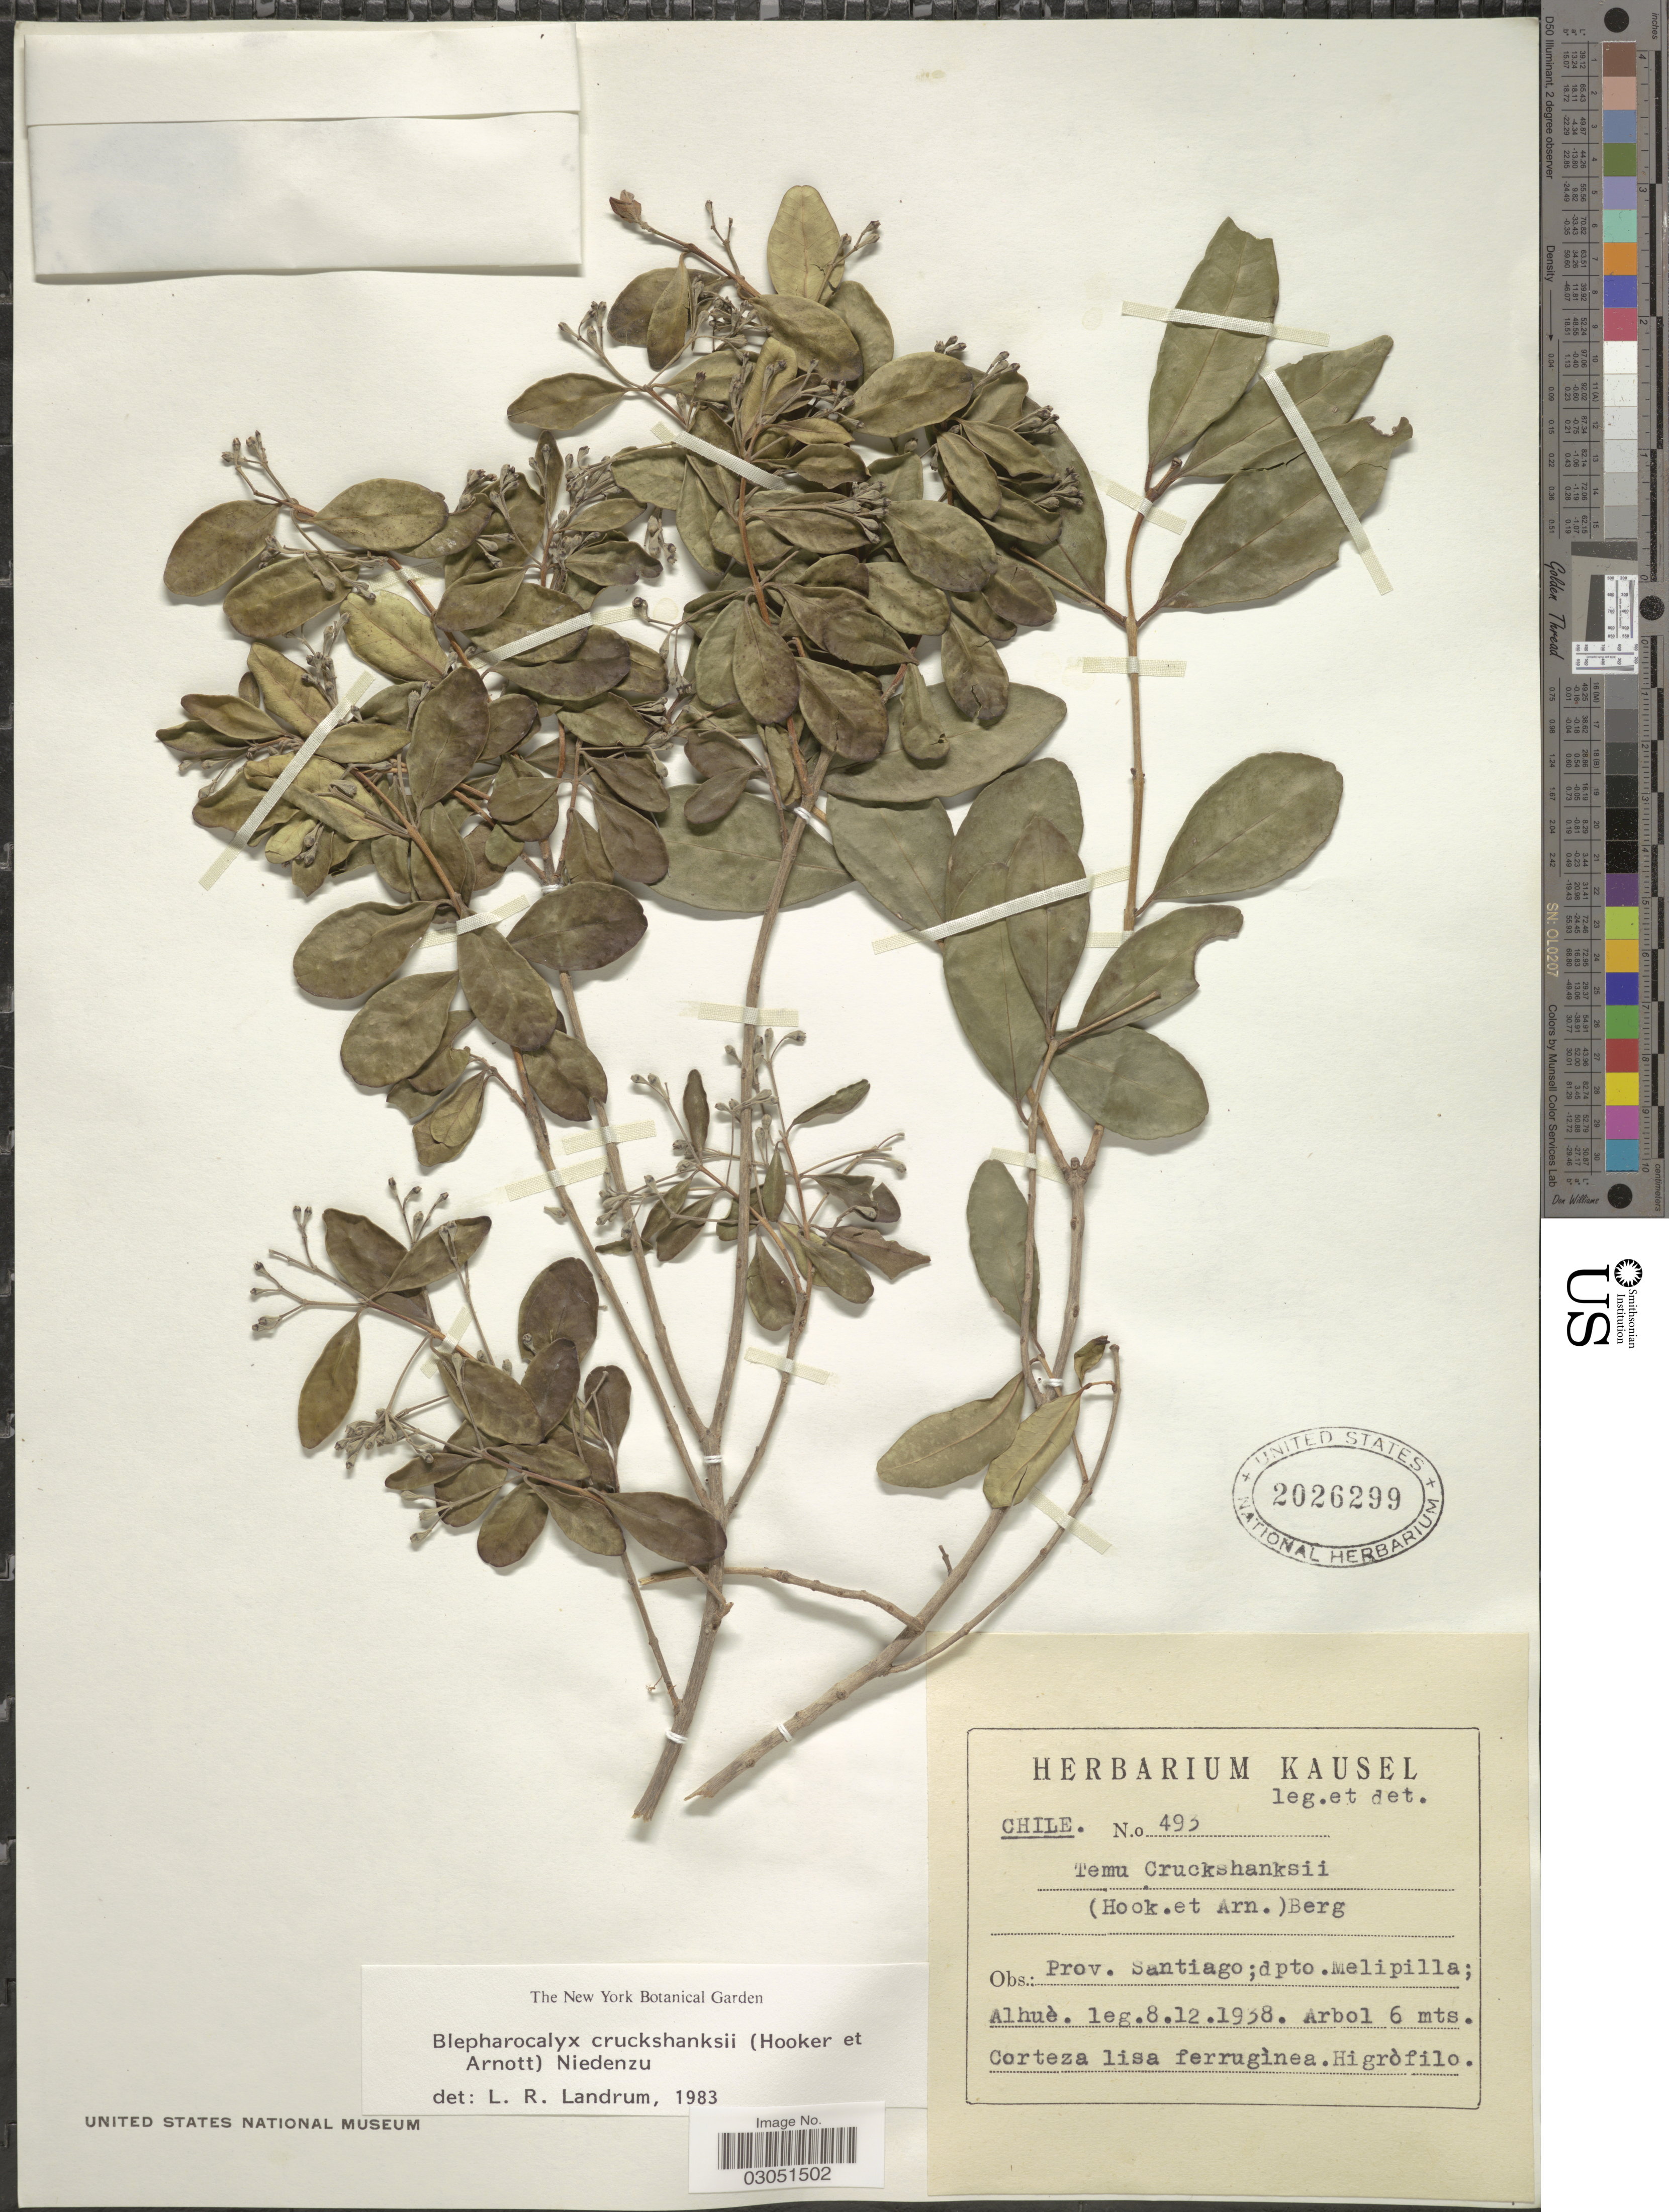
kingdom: Plantae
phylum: Tracheophyta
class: Magnoliopsida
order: Myrtales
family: Myrtaceae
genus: Temu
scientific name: Temu cruckshanksii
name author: (Hook. & Arn.) O. Berg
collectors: -. Kausel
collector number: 493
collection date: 1938-12-08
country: Chile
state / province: Región Metropolitana (RM)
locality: Prov. Santiago; dpto. Melipilla; Alhuè.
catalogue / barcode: US 2026299